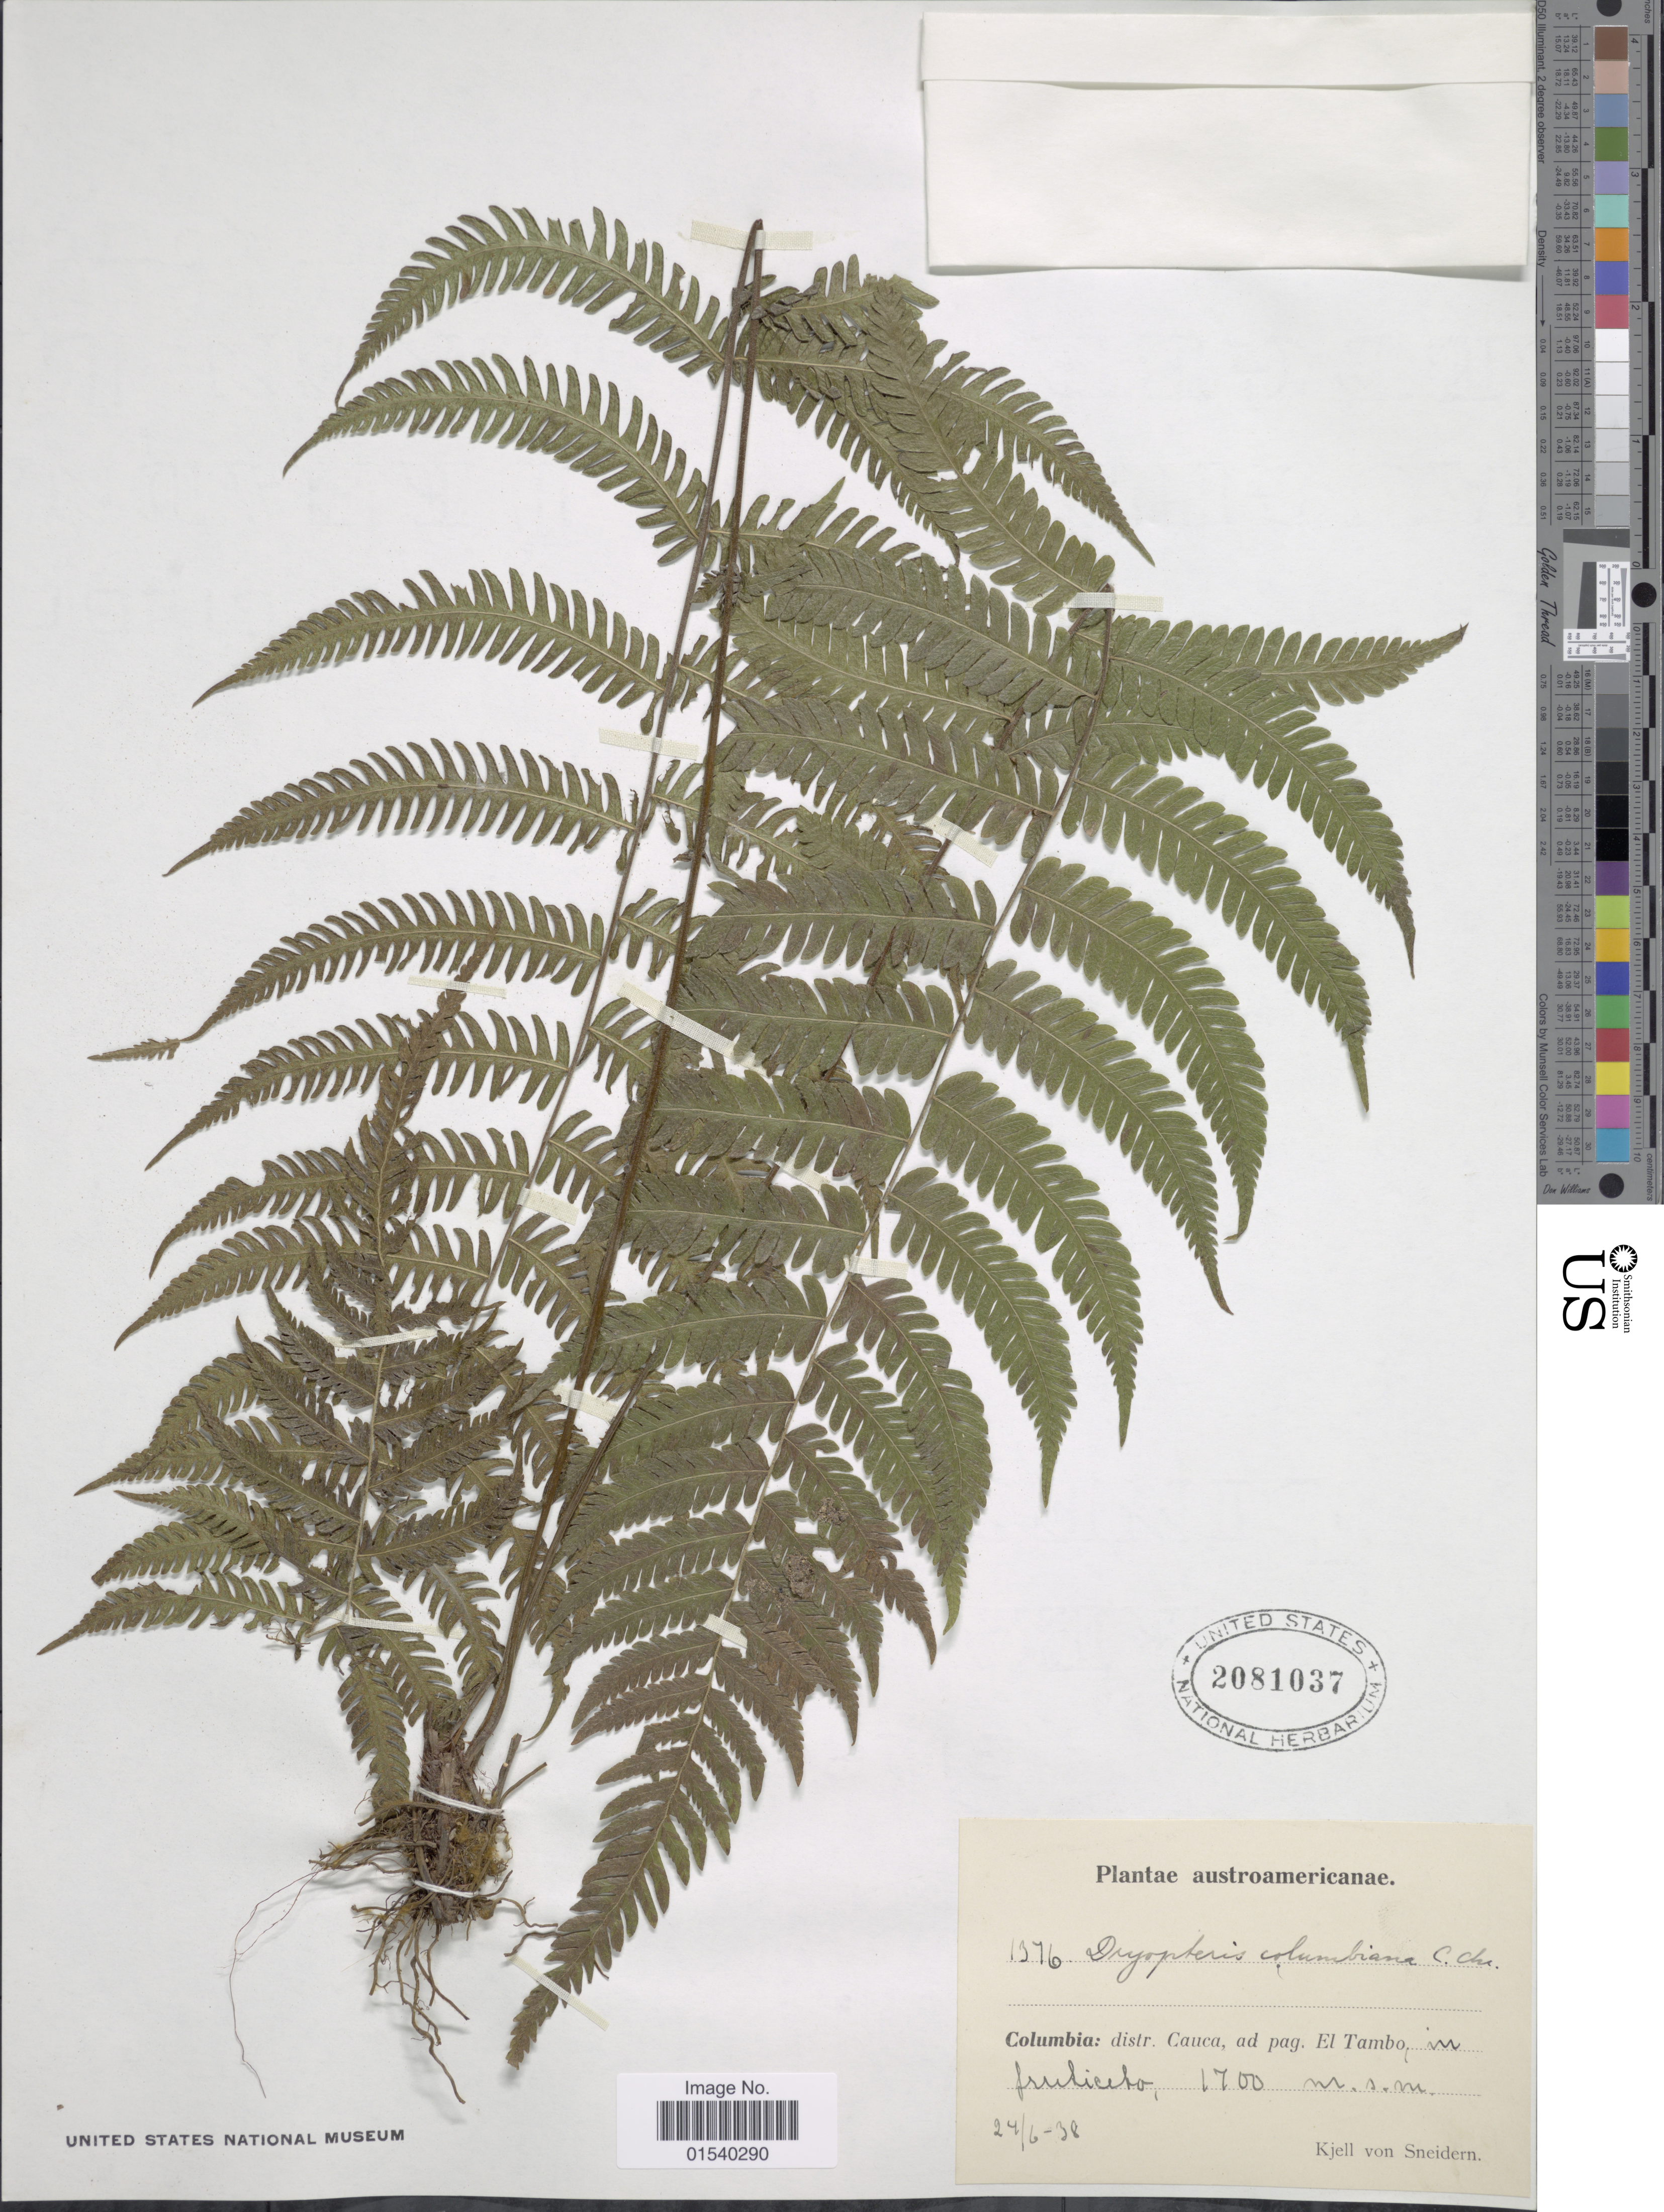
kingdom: Plantae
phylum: Tracheophyta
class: Polypodiopsida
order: Polypodiales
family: Thelypteridaceae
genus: Amauropelta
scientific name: Amauropelta oligocarpa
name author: (Humb. & Bonpl. ex Willd.) Pic. Serm.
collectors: K. von Sneidern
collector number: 1376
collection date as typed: Transcribed d/m/y: 24/6/38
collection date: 1938-06-24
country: Colombia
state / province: Cauca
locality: Ad pag. El Tambo, in fruticeto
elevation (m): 1700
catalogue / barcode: US 2081037